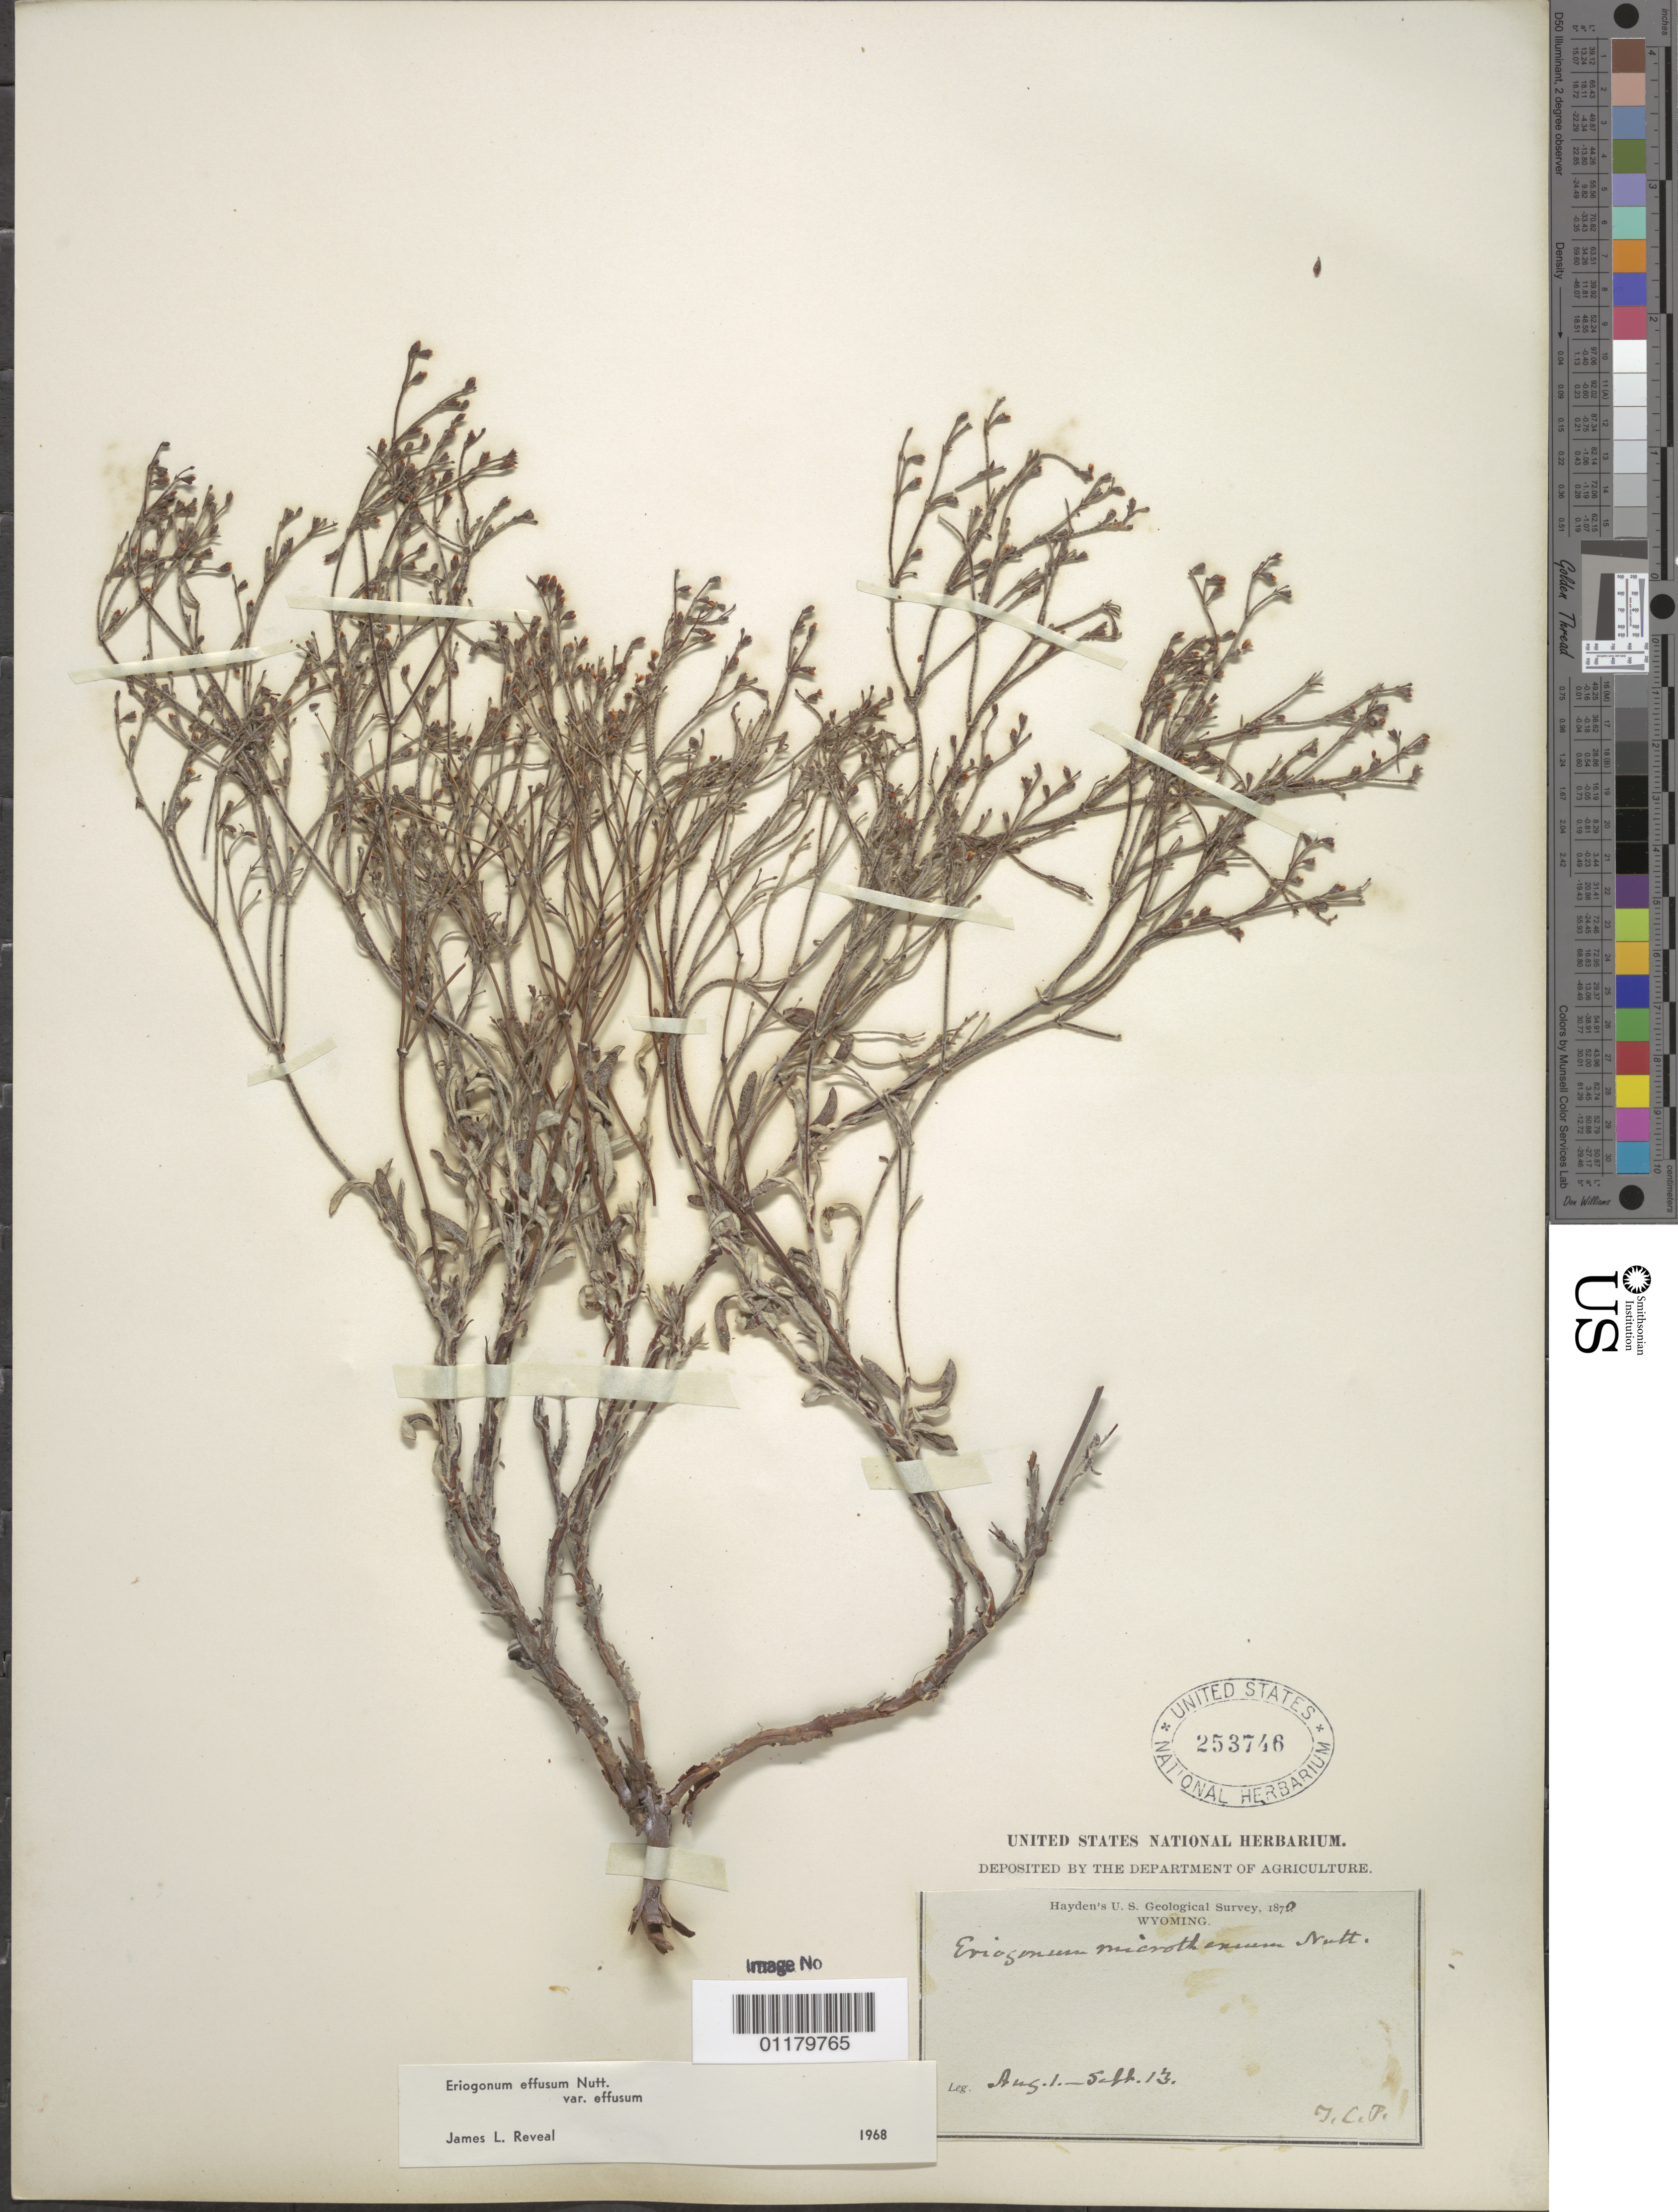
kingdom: Plantae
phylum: Tracheophyta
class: Magnoliopsida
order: Caryophyllales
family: Polygonaceae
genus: Eriogonum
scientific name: Eriogonum effusum var. effusum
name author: Nutt.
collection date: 1870-08-01/1870-09-13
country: United States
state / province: Wyoming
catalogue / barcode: US 253746